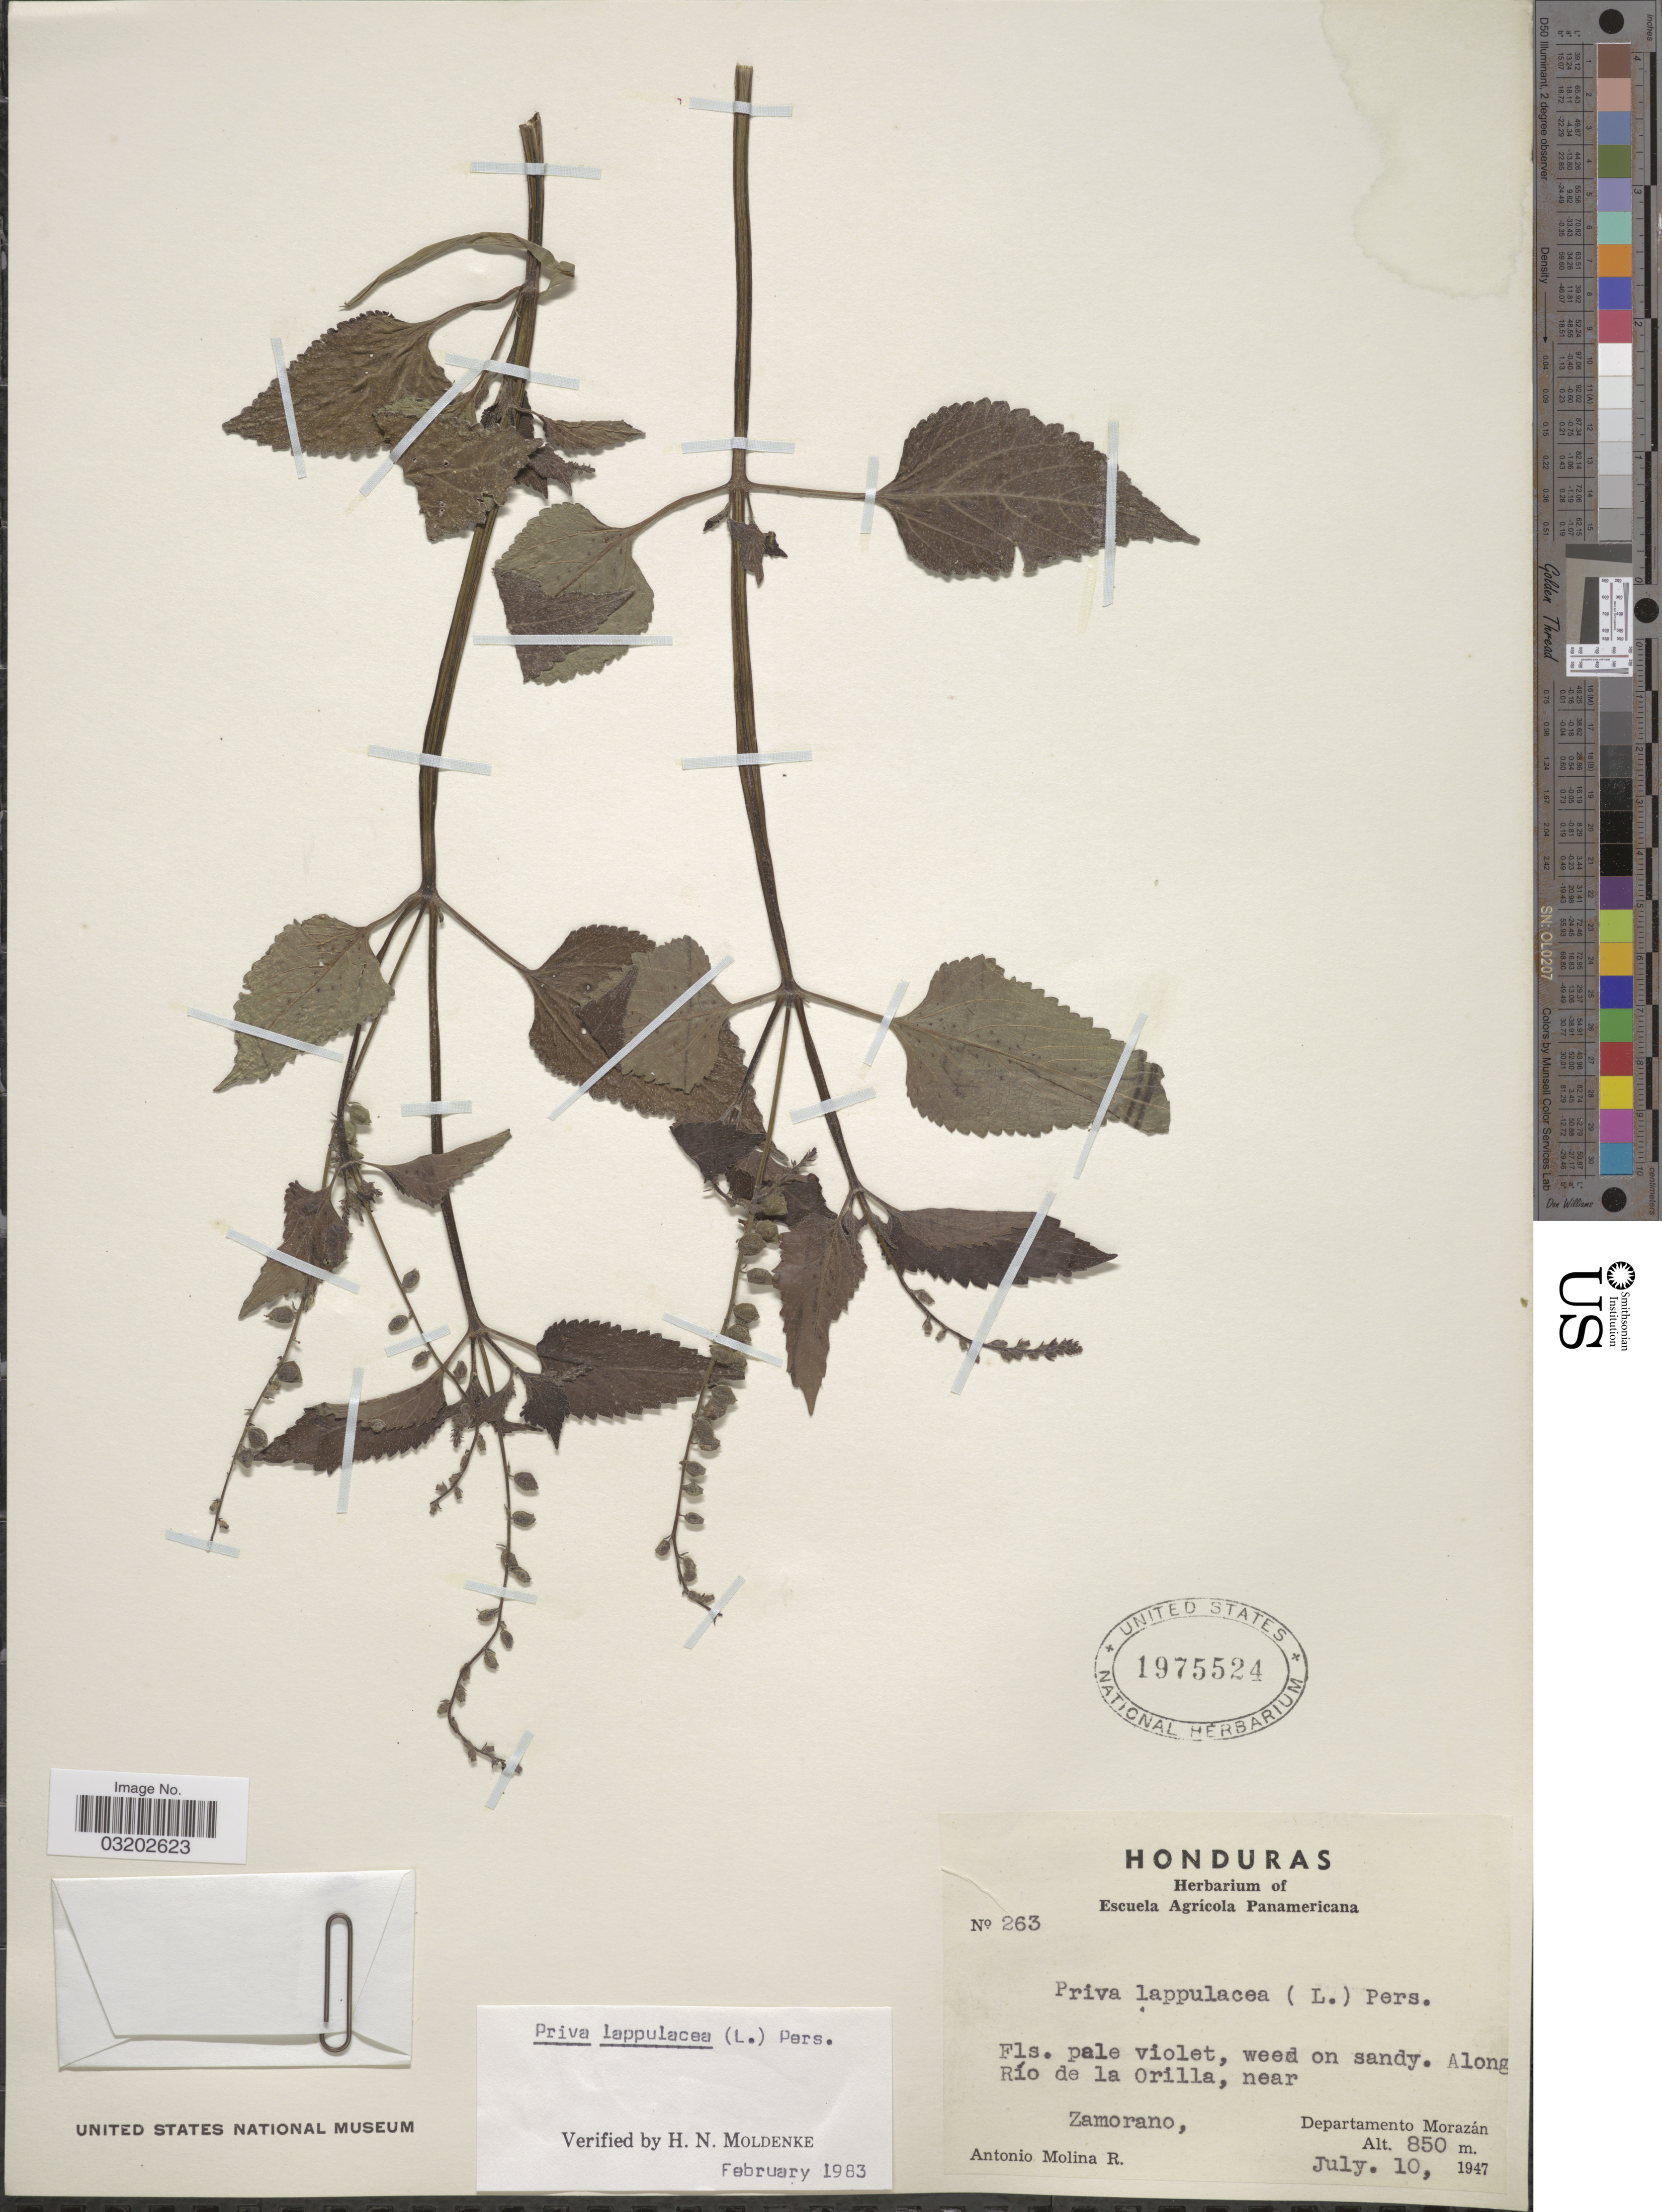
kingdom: Plantae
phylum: Tracheophyta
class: Magnoliopsida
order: Lamiales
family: Verbenaceae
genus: Priva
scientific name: Priva lappulacea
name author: (L.) Pers.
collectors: A. Molina R.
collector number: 263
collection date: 1947-07-10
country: Honduras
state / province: Fco. Morazán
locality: Along Río de la Orilla, near Zamorano, Departamento Morazán.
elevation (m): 850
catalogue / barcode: US 1975524